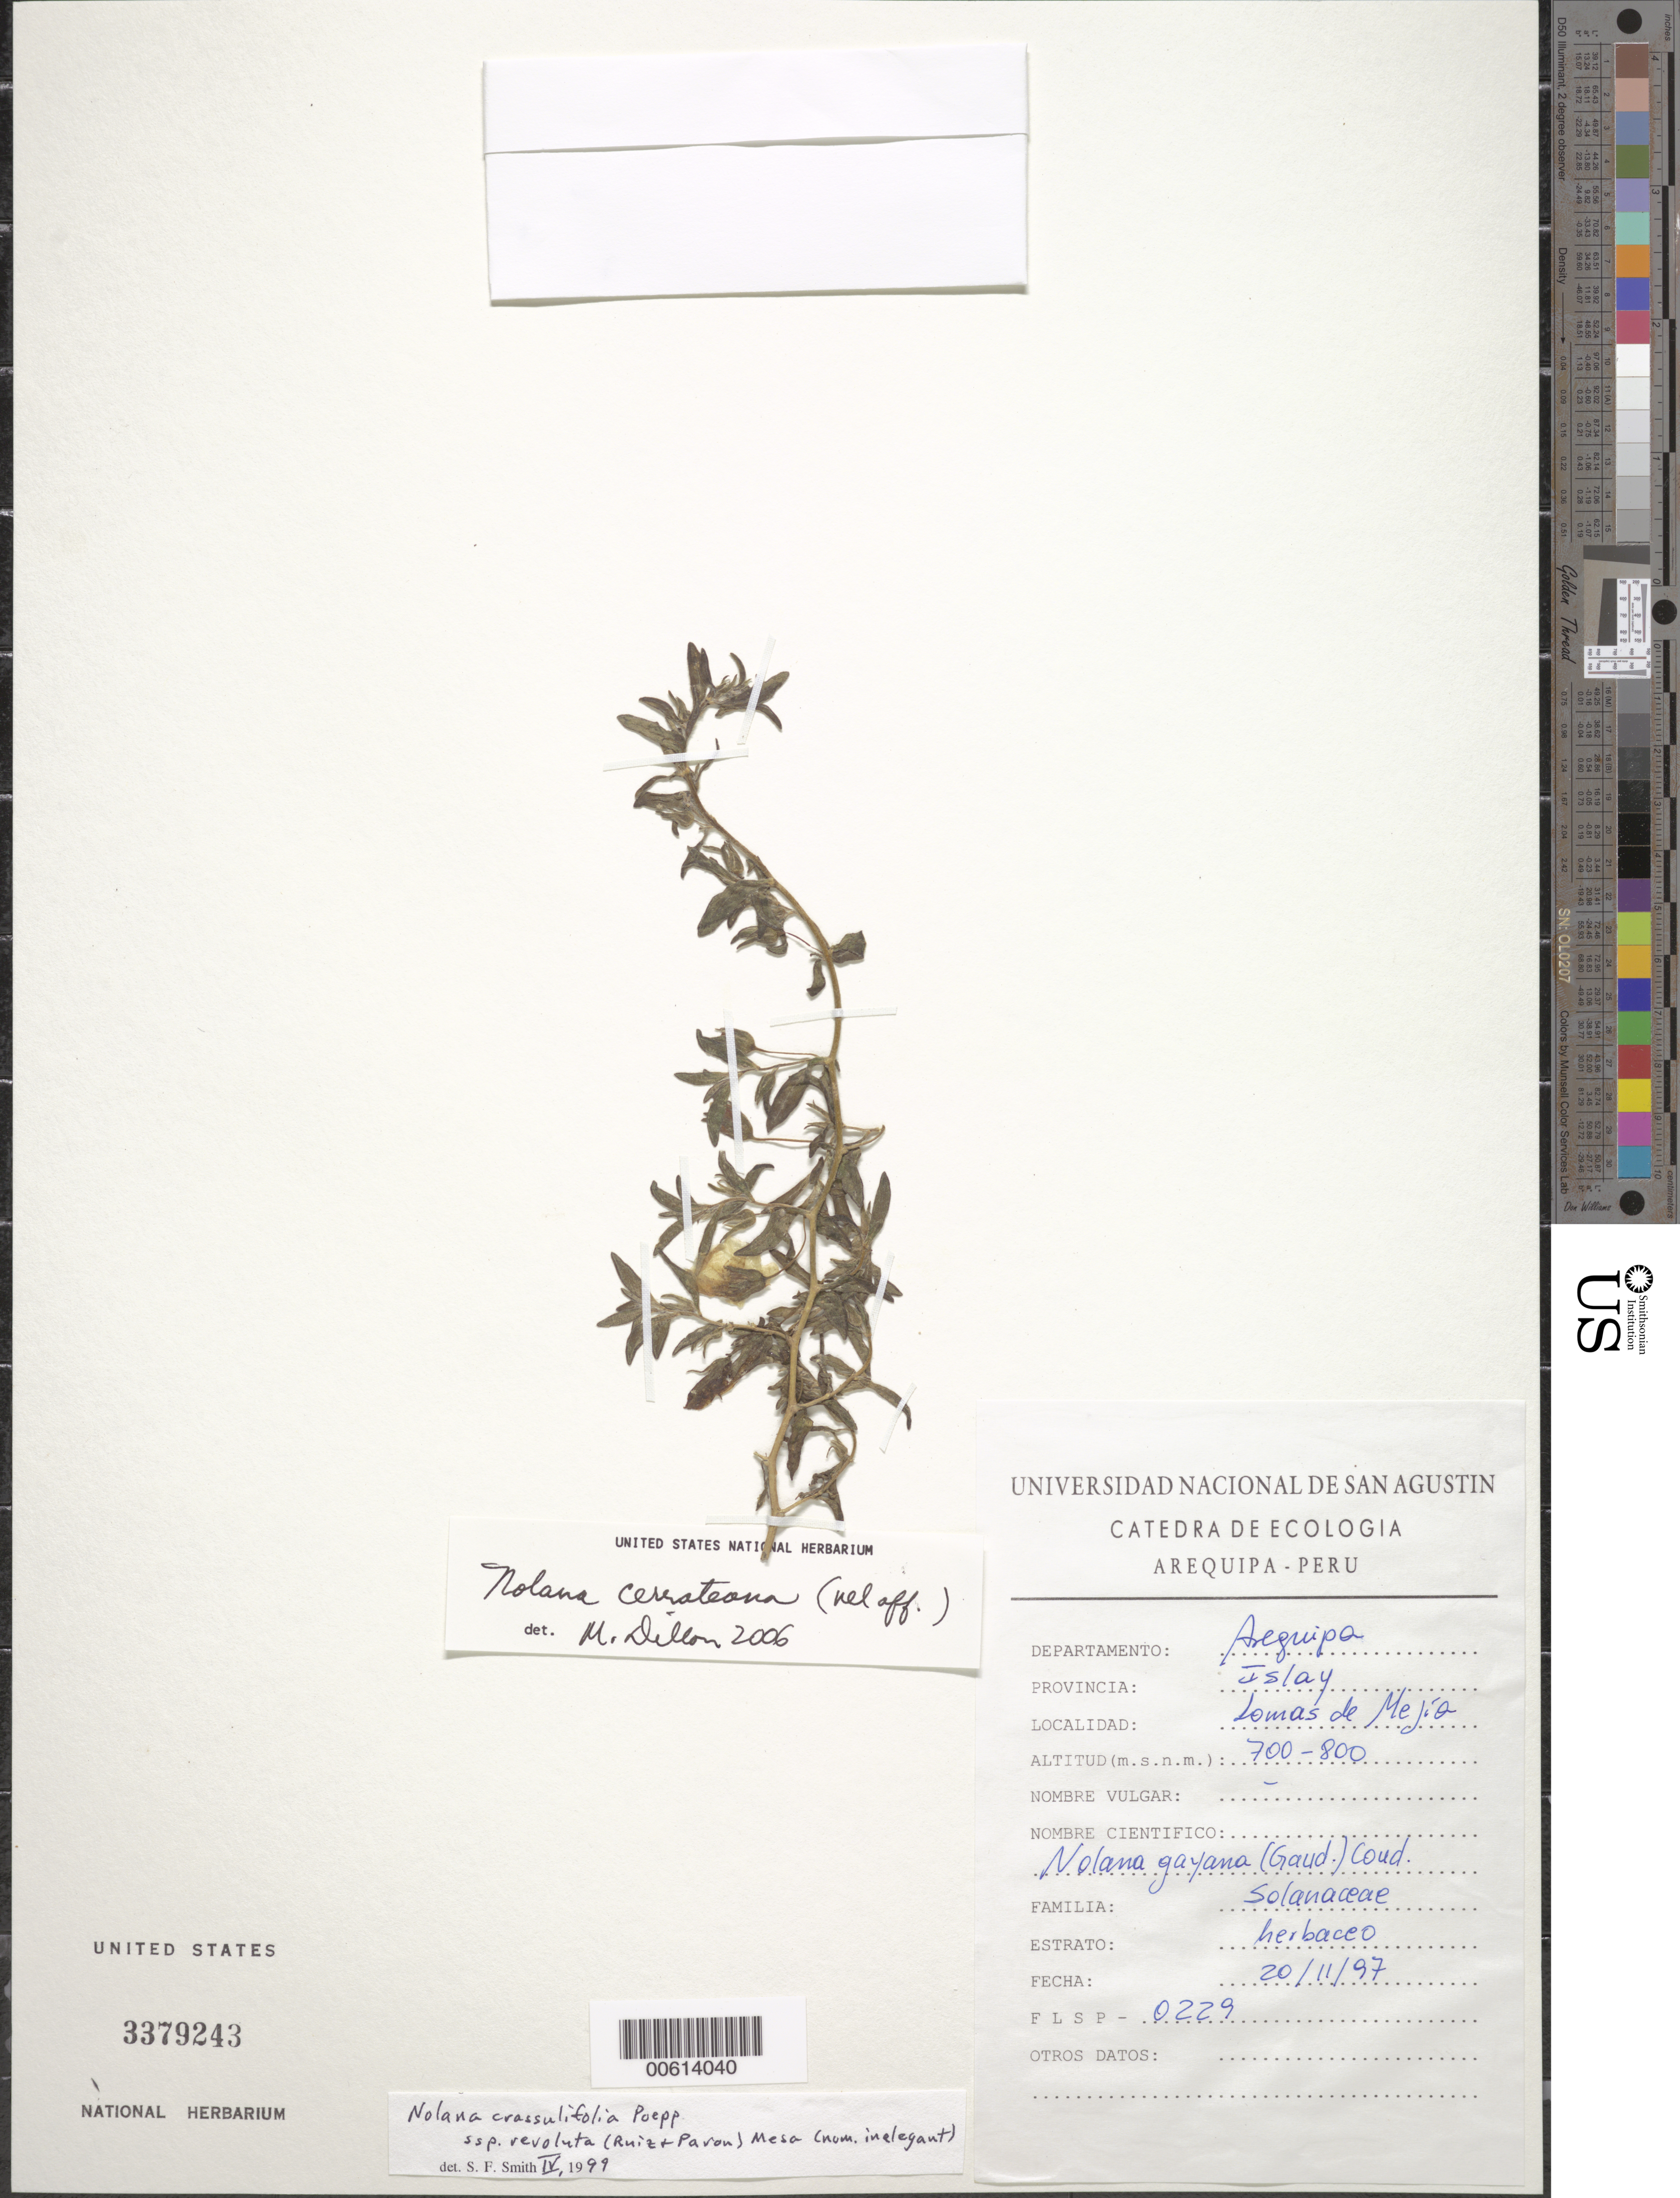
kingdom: Plantae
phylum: Tracheophyta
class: Magnoliopsida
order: Solanales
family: Solanaceae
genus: Nolana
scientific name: Nolana crassulifolia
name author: Kunze ex Walp.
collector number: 0229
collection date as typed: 20 Nov 1997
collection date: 1997-11-20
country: Peru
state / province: Arequipa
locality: Islay, lomas de Mejía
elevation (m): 700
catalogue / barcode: US 3379243